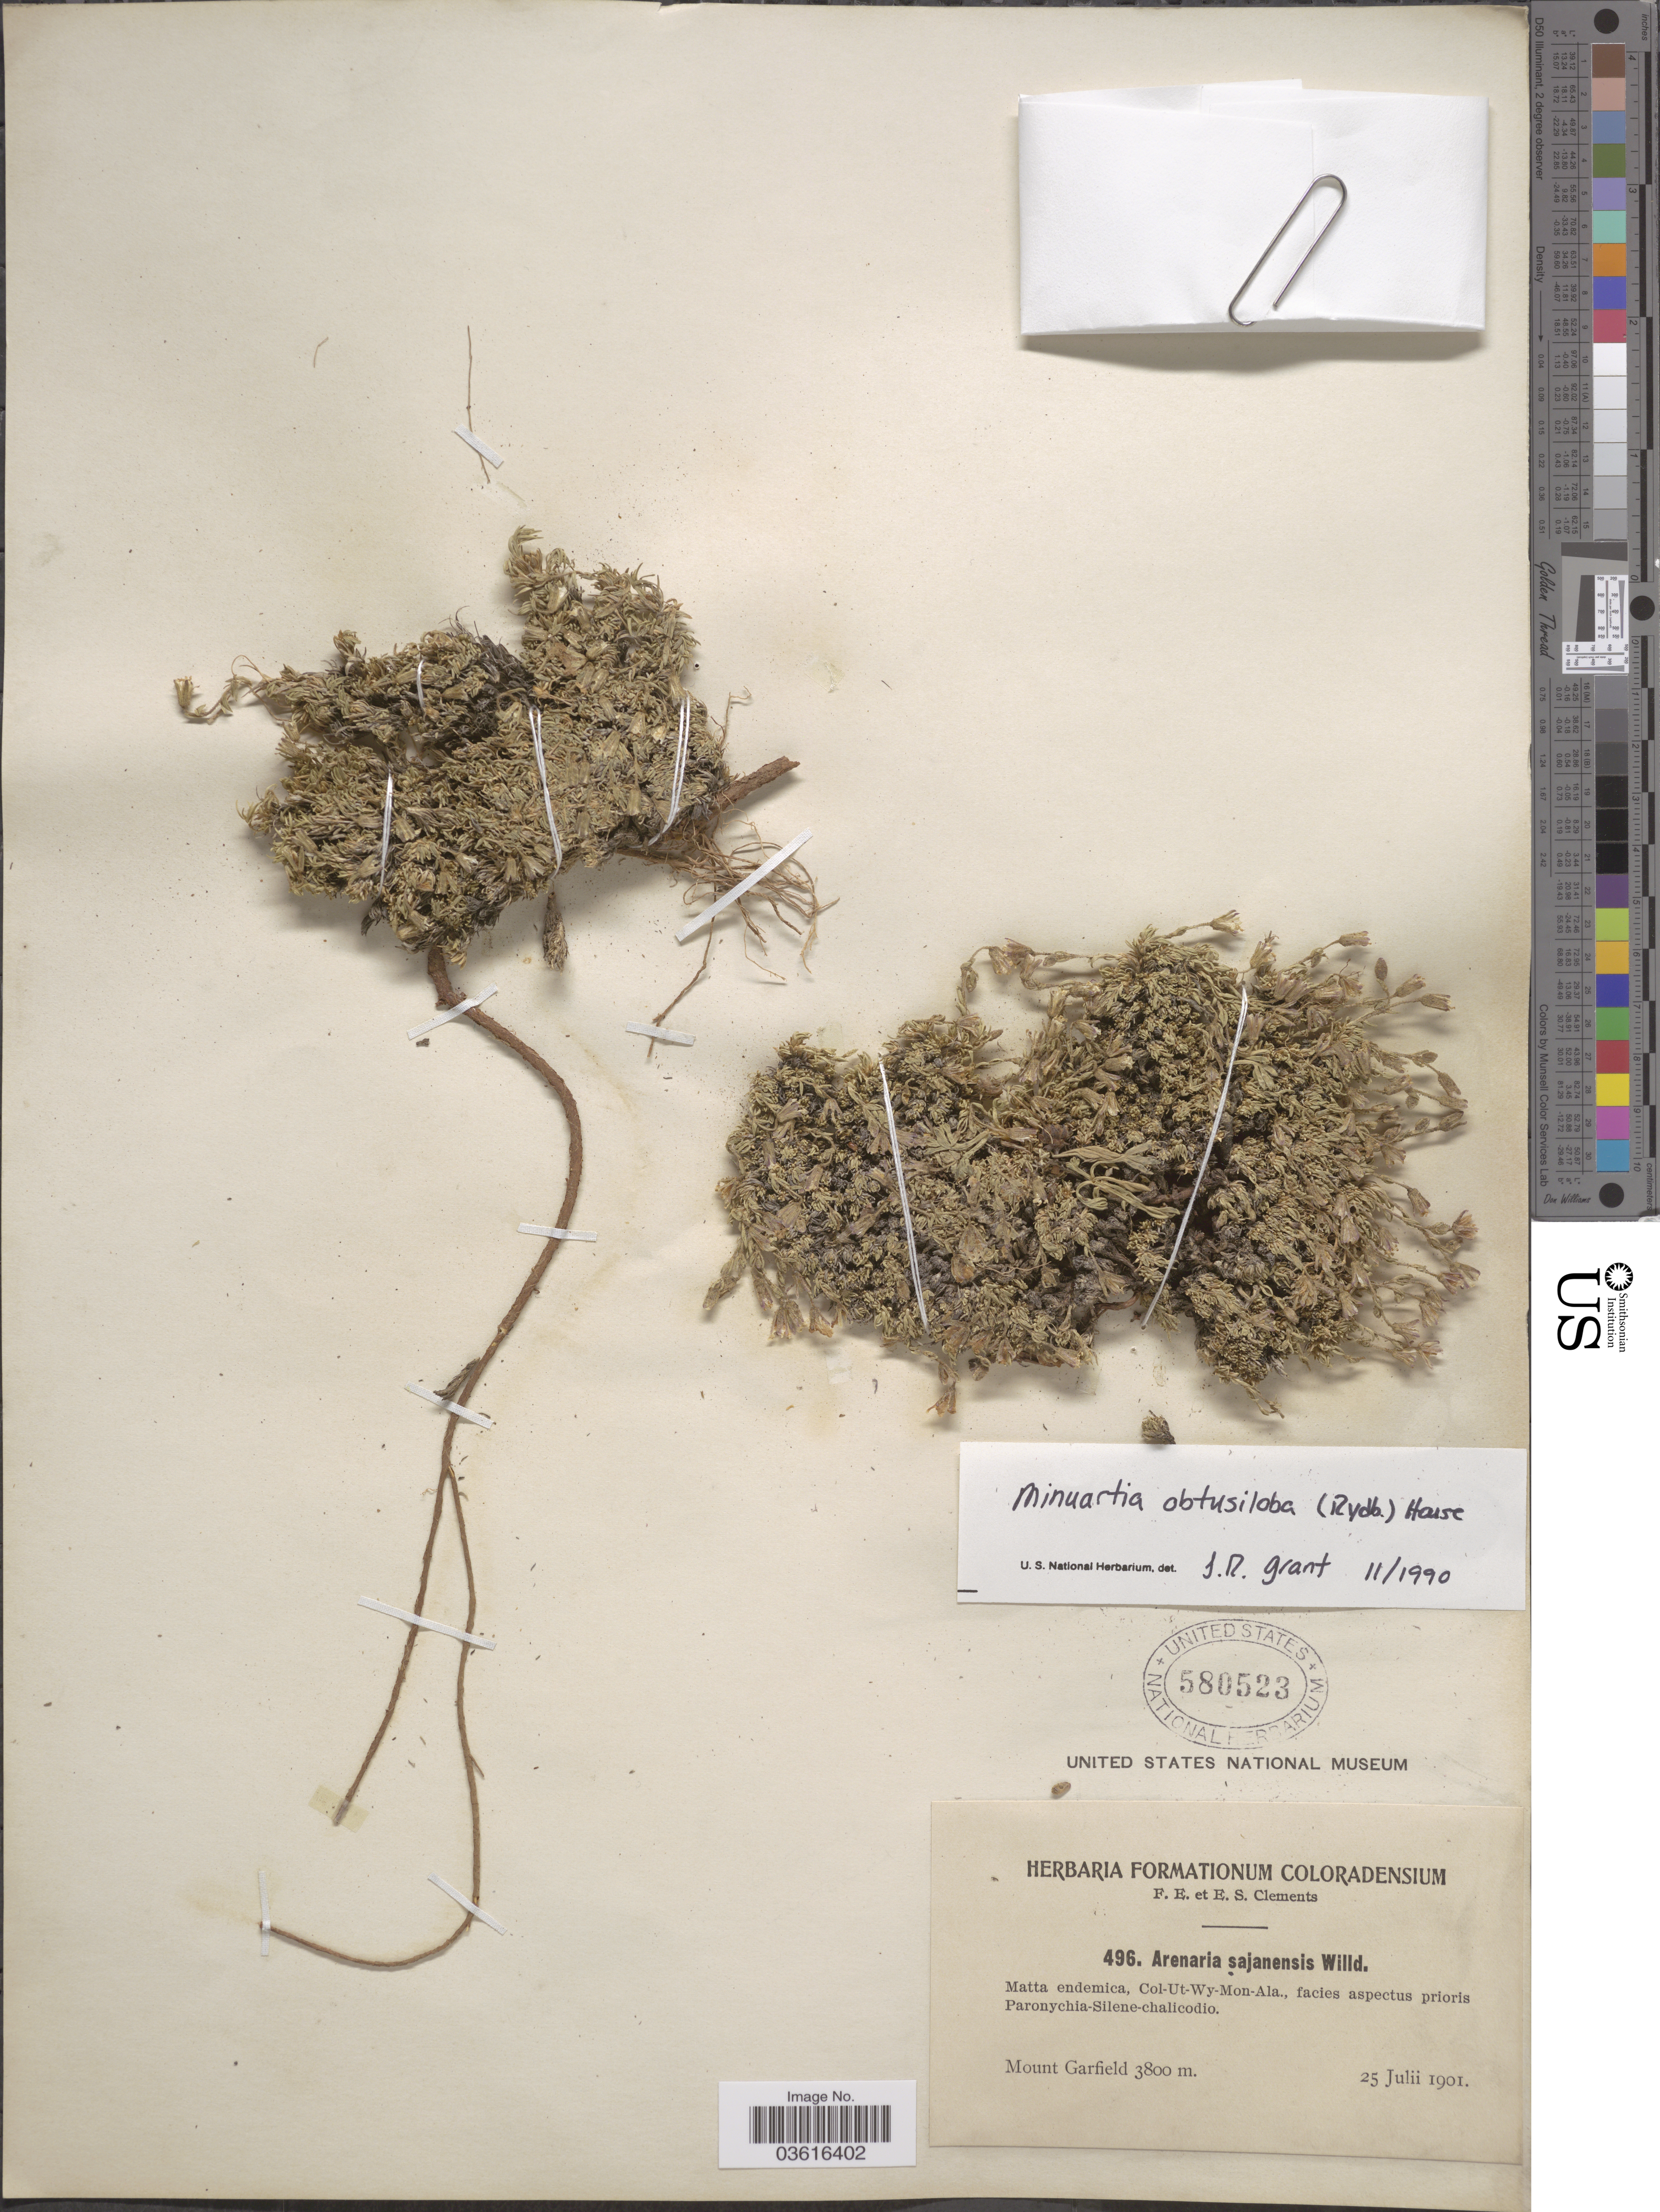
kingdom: Plantae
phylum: Tracheophyta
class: Magnoliopsida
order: Caryophyllales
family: Caryophyllaceae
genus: Cherleria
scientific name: Cherleria obtusiloba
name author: (Rydb.) A.J. Moore & Dillenb.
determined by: Strong, M. T., (US), Smithsonian Institution - National Museum of Natural History (UNITED STATES)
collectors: F. E. Clements & E. S. Clements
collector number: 496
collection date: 1901-07-25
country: United States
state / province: Colorado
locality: Mount Garfield.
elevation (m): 3800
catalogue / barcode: US 580523